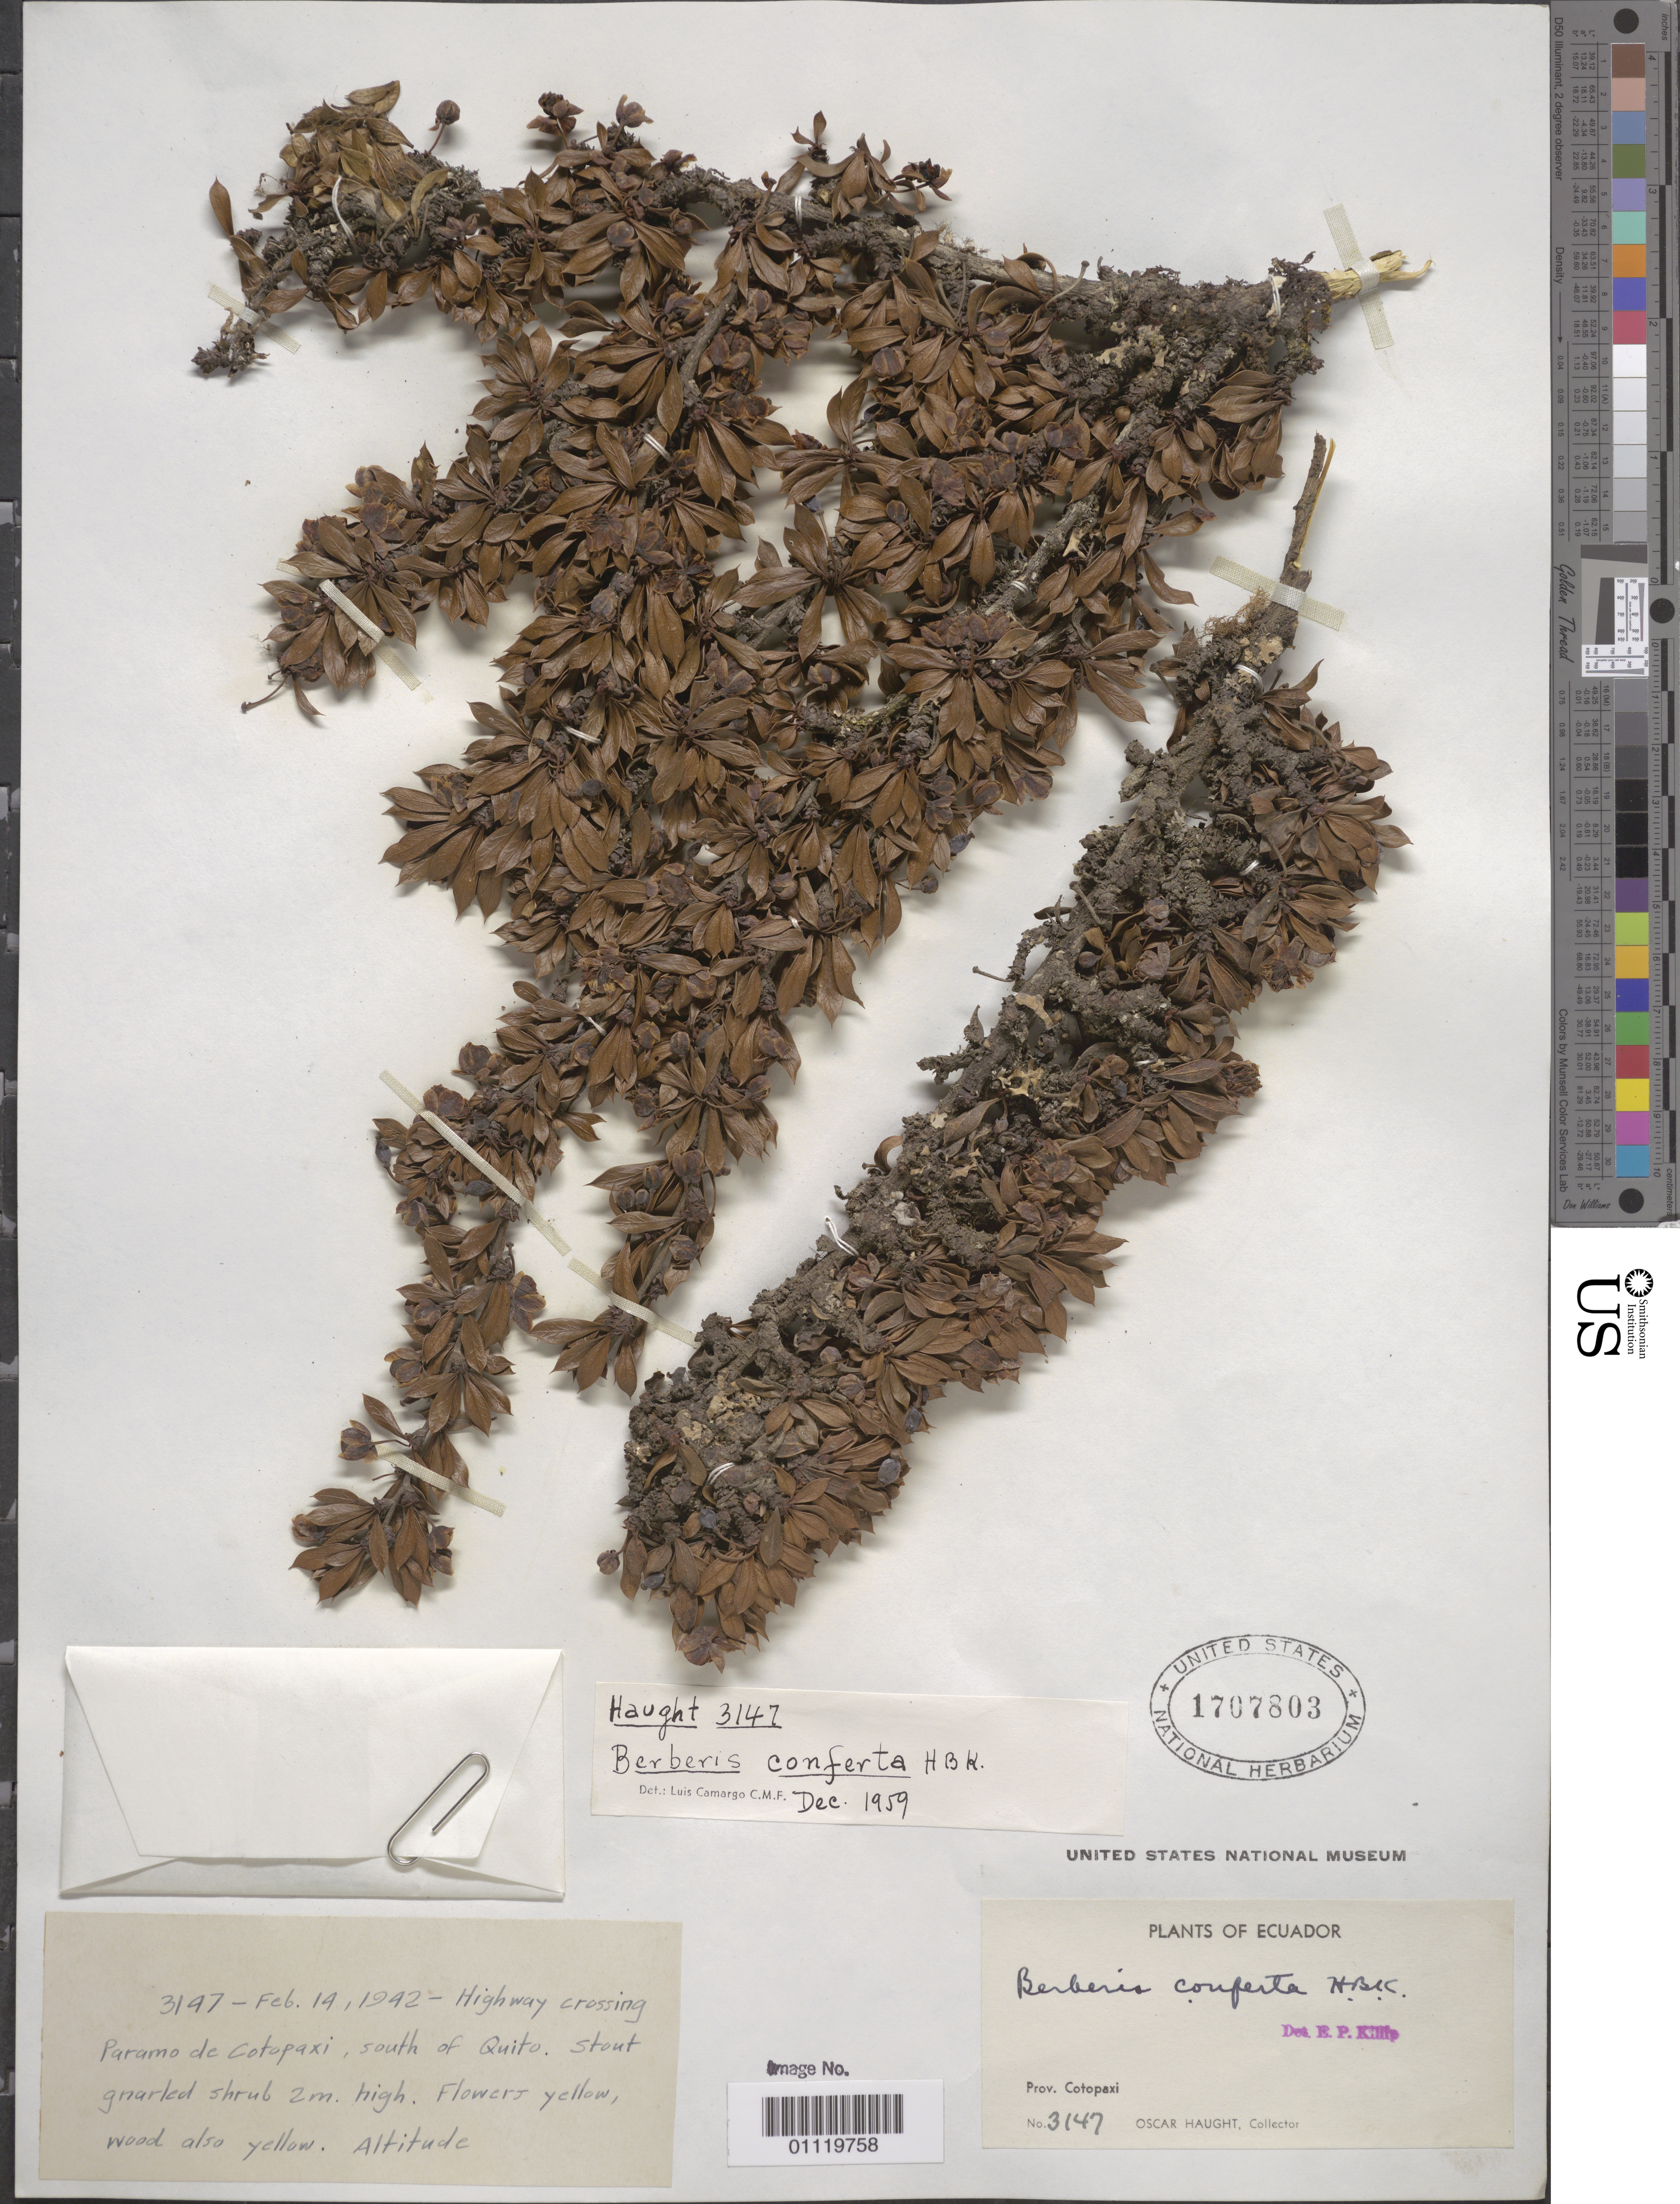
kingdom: Plantae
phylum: Tracheophyta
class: Magnoliopsida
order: Ranunculales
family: Berberidaceae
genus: Berberis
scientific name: Berberis lutea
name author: Ruiz & Pav.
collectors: O. L. Haught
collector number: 3147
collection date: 1942-02-14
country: Ecuador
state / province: Cotopaxi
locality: Highway crossing Paramo de Cotopaxi, south of Quito.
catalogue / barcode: US 1707803